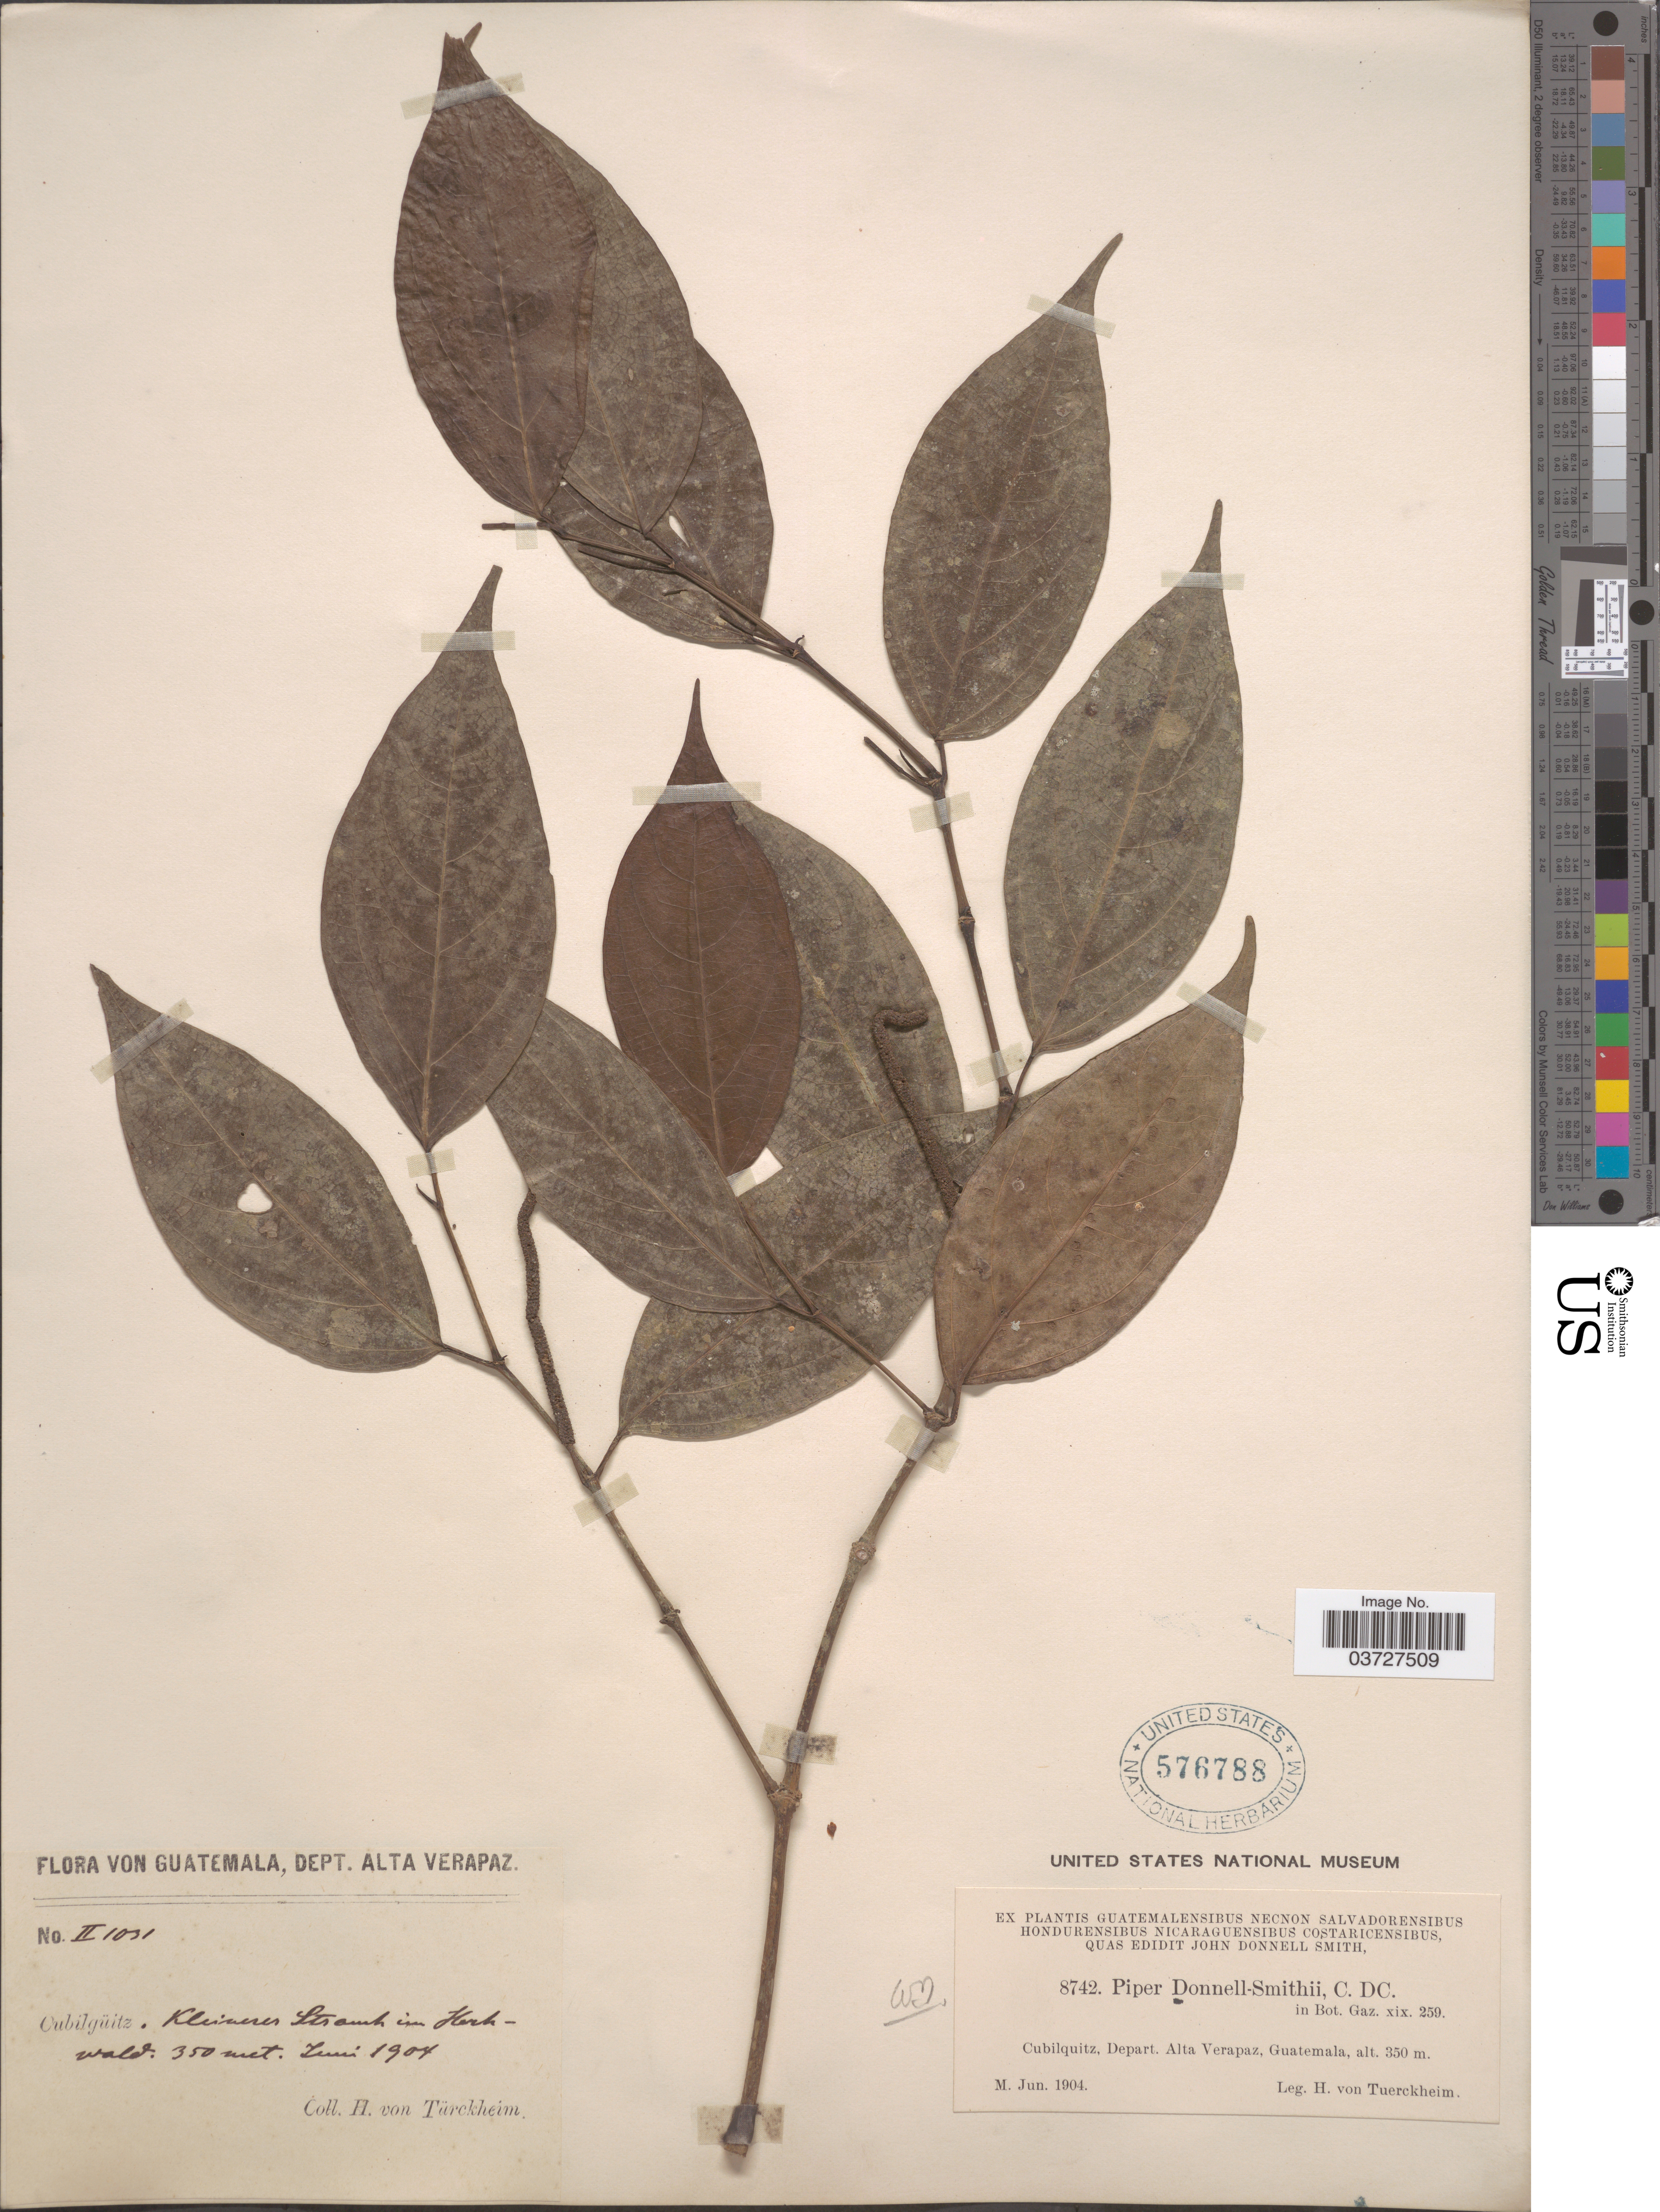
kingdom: Plantae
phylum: Tracheophyta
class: Magnoliopsida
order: Piperales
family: Piperaceae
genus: Piper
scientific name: Piper donnell-smithii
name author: C. DC.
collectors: H. von Türckheim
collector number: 8742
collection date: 1904-06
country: Guatemala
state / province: Alta Verapaz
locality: Cubilquitz, Depart. Alta Verapaz.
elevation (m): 350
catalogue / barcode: US 576788